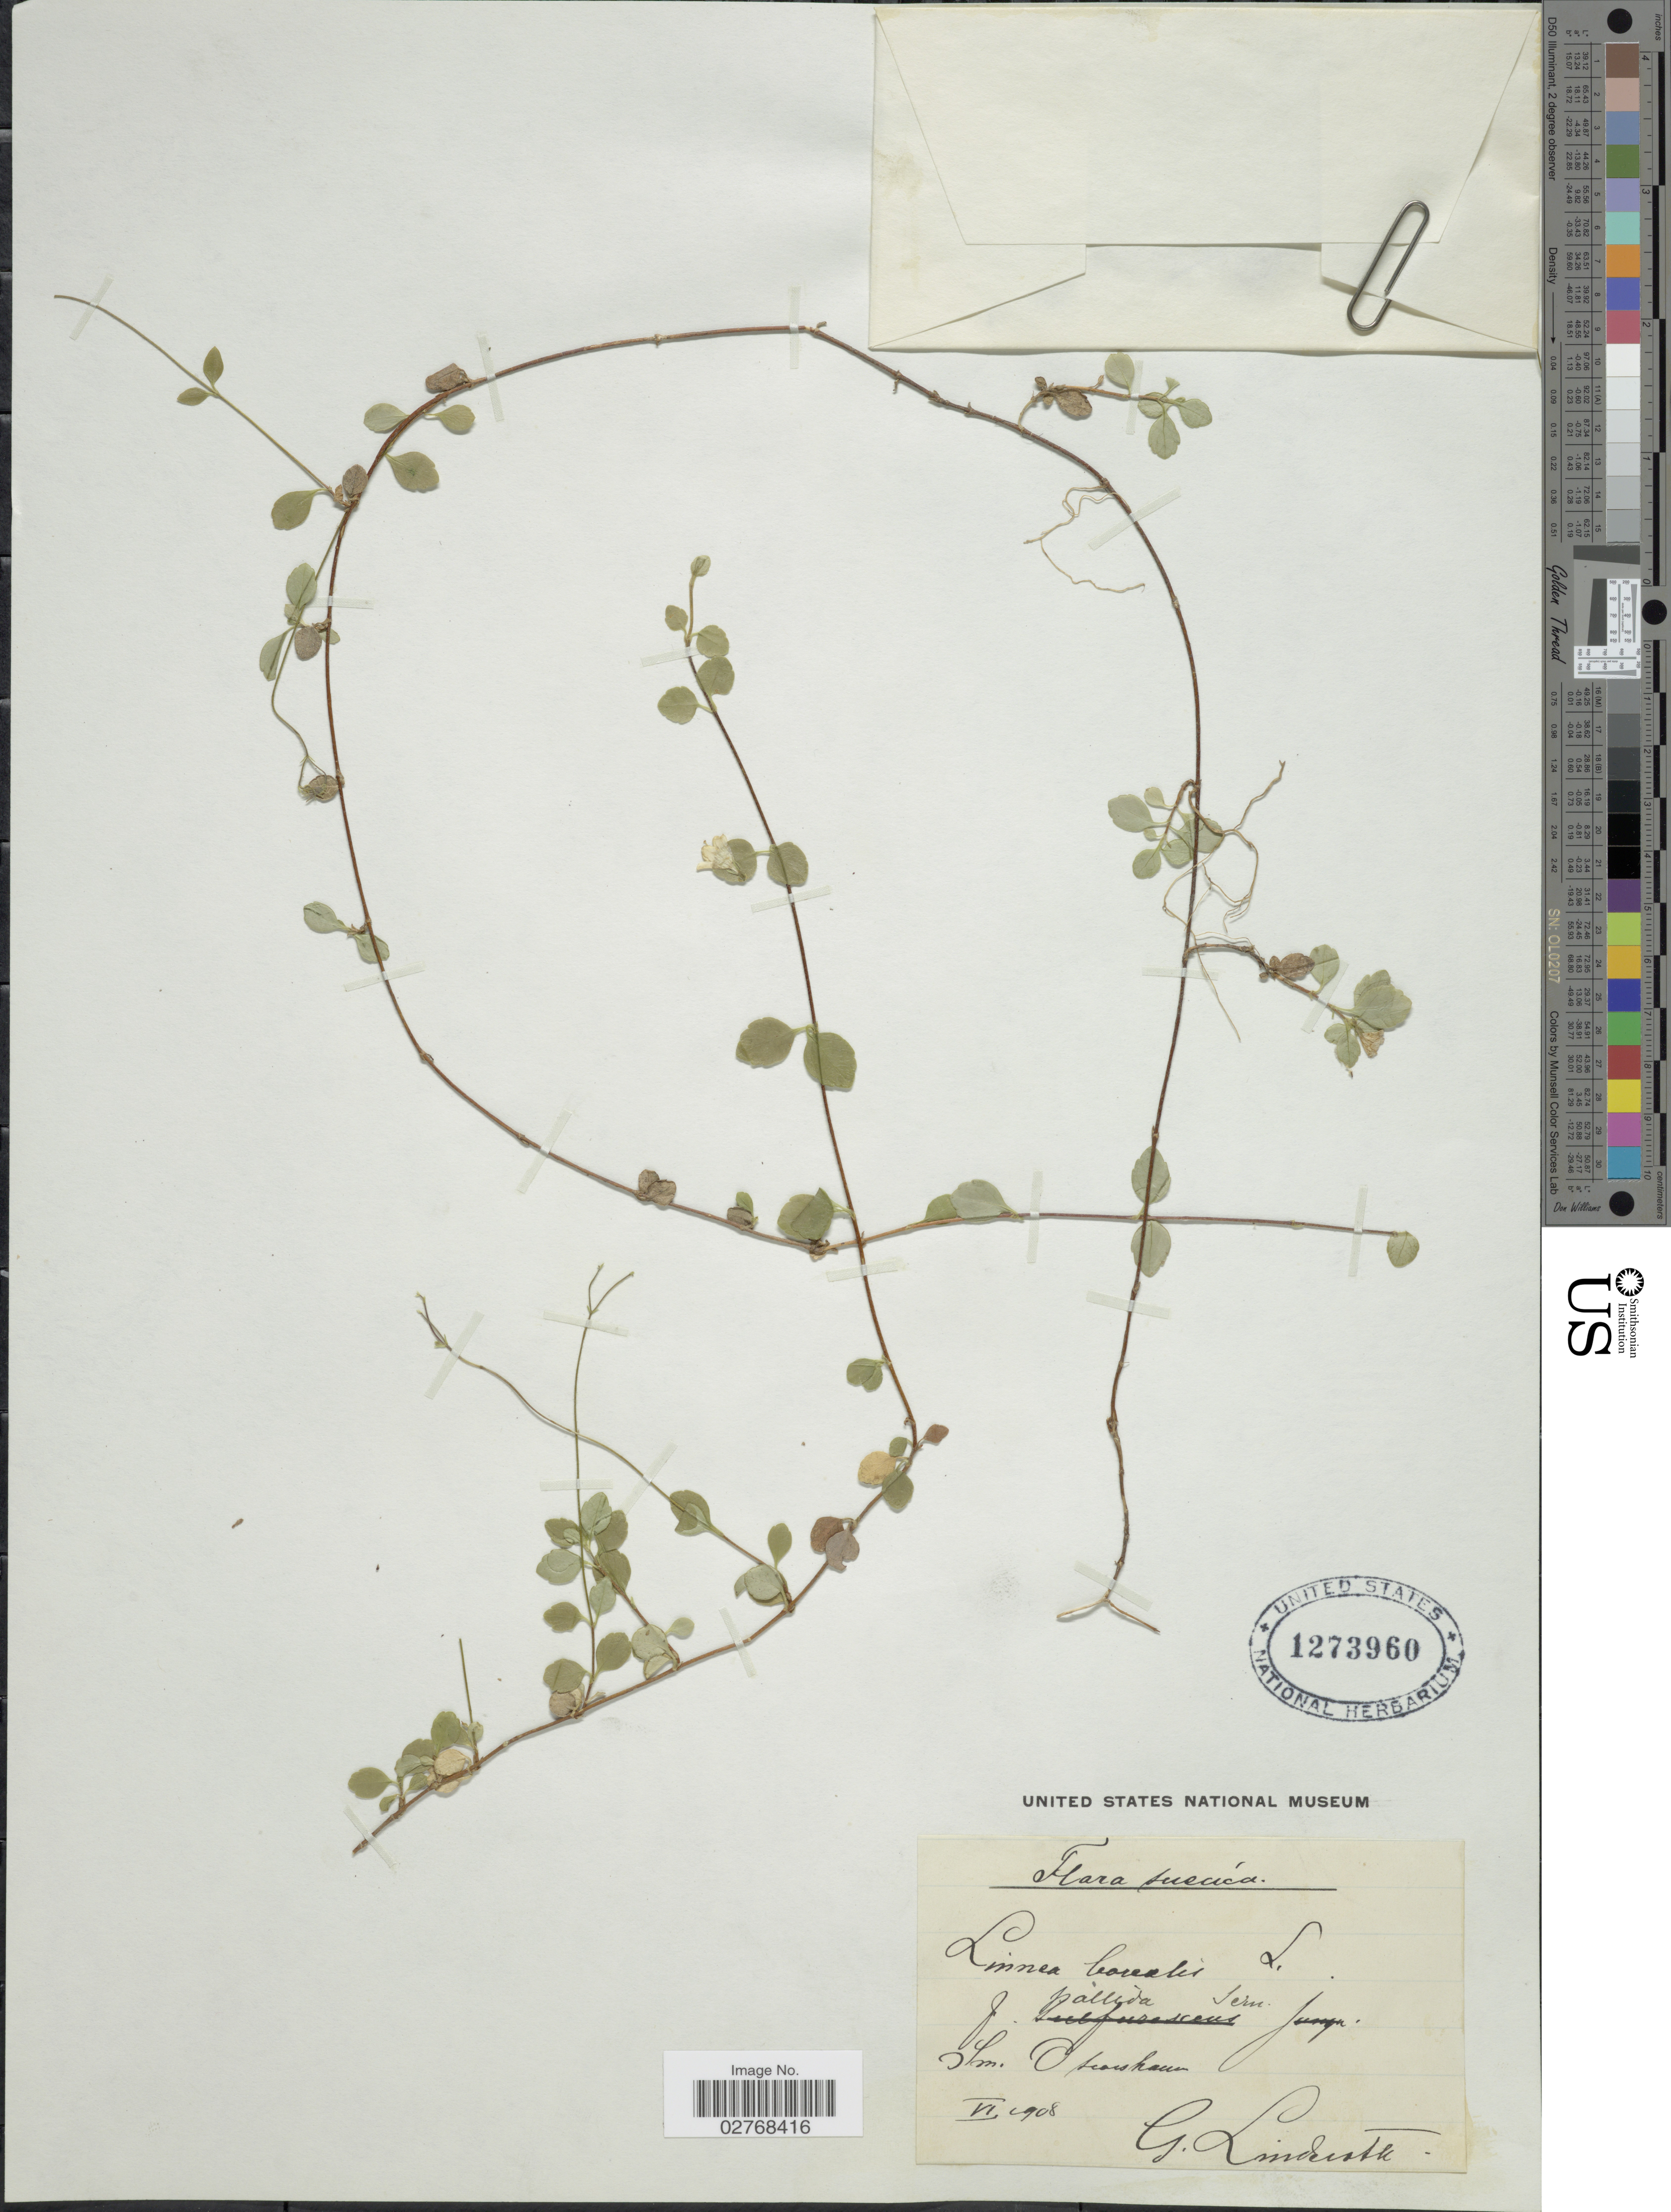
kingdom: Plantae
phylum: Tracheophyta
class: Magnoliopsida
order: Dipsacales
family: Caprifoliaceae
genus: Linnaea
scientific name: Linnaea borealis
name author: L.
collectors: G. Lindeste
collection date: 1908-06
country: Sweden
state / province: Kalmar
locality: Sm. Oscarshamn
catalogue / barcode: US 1273960